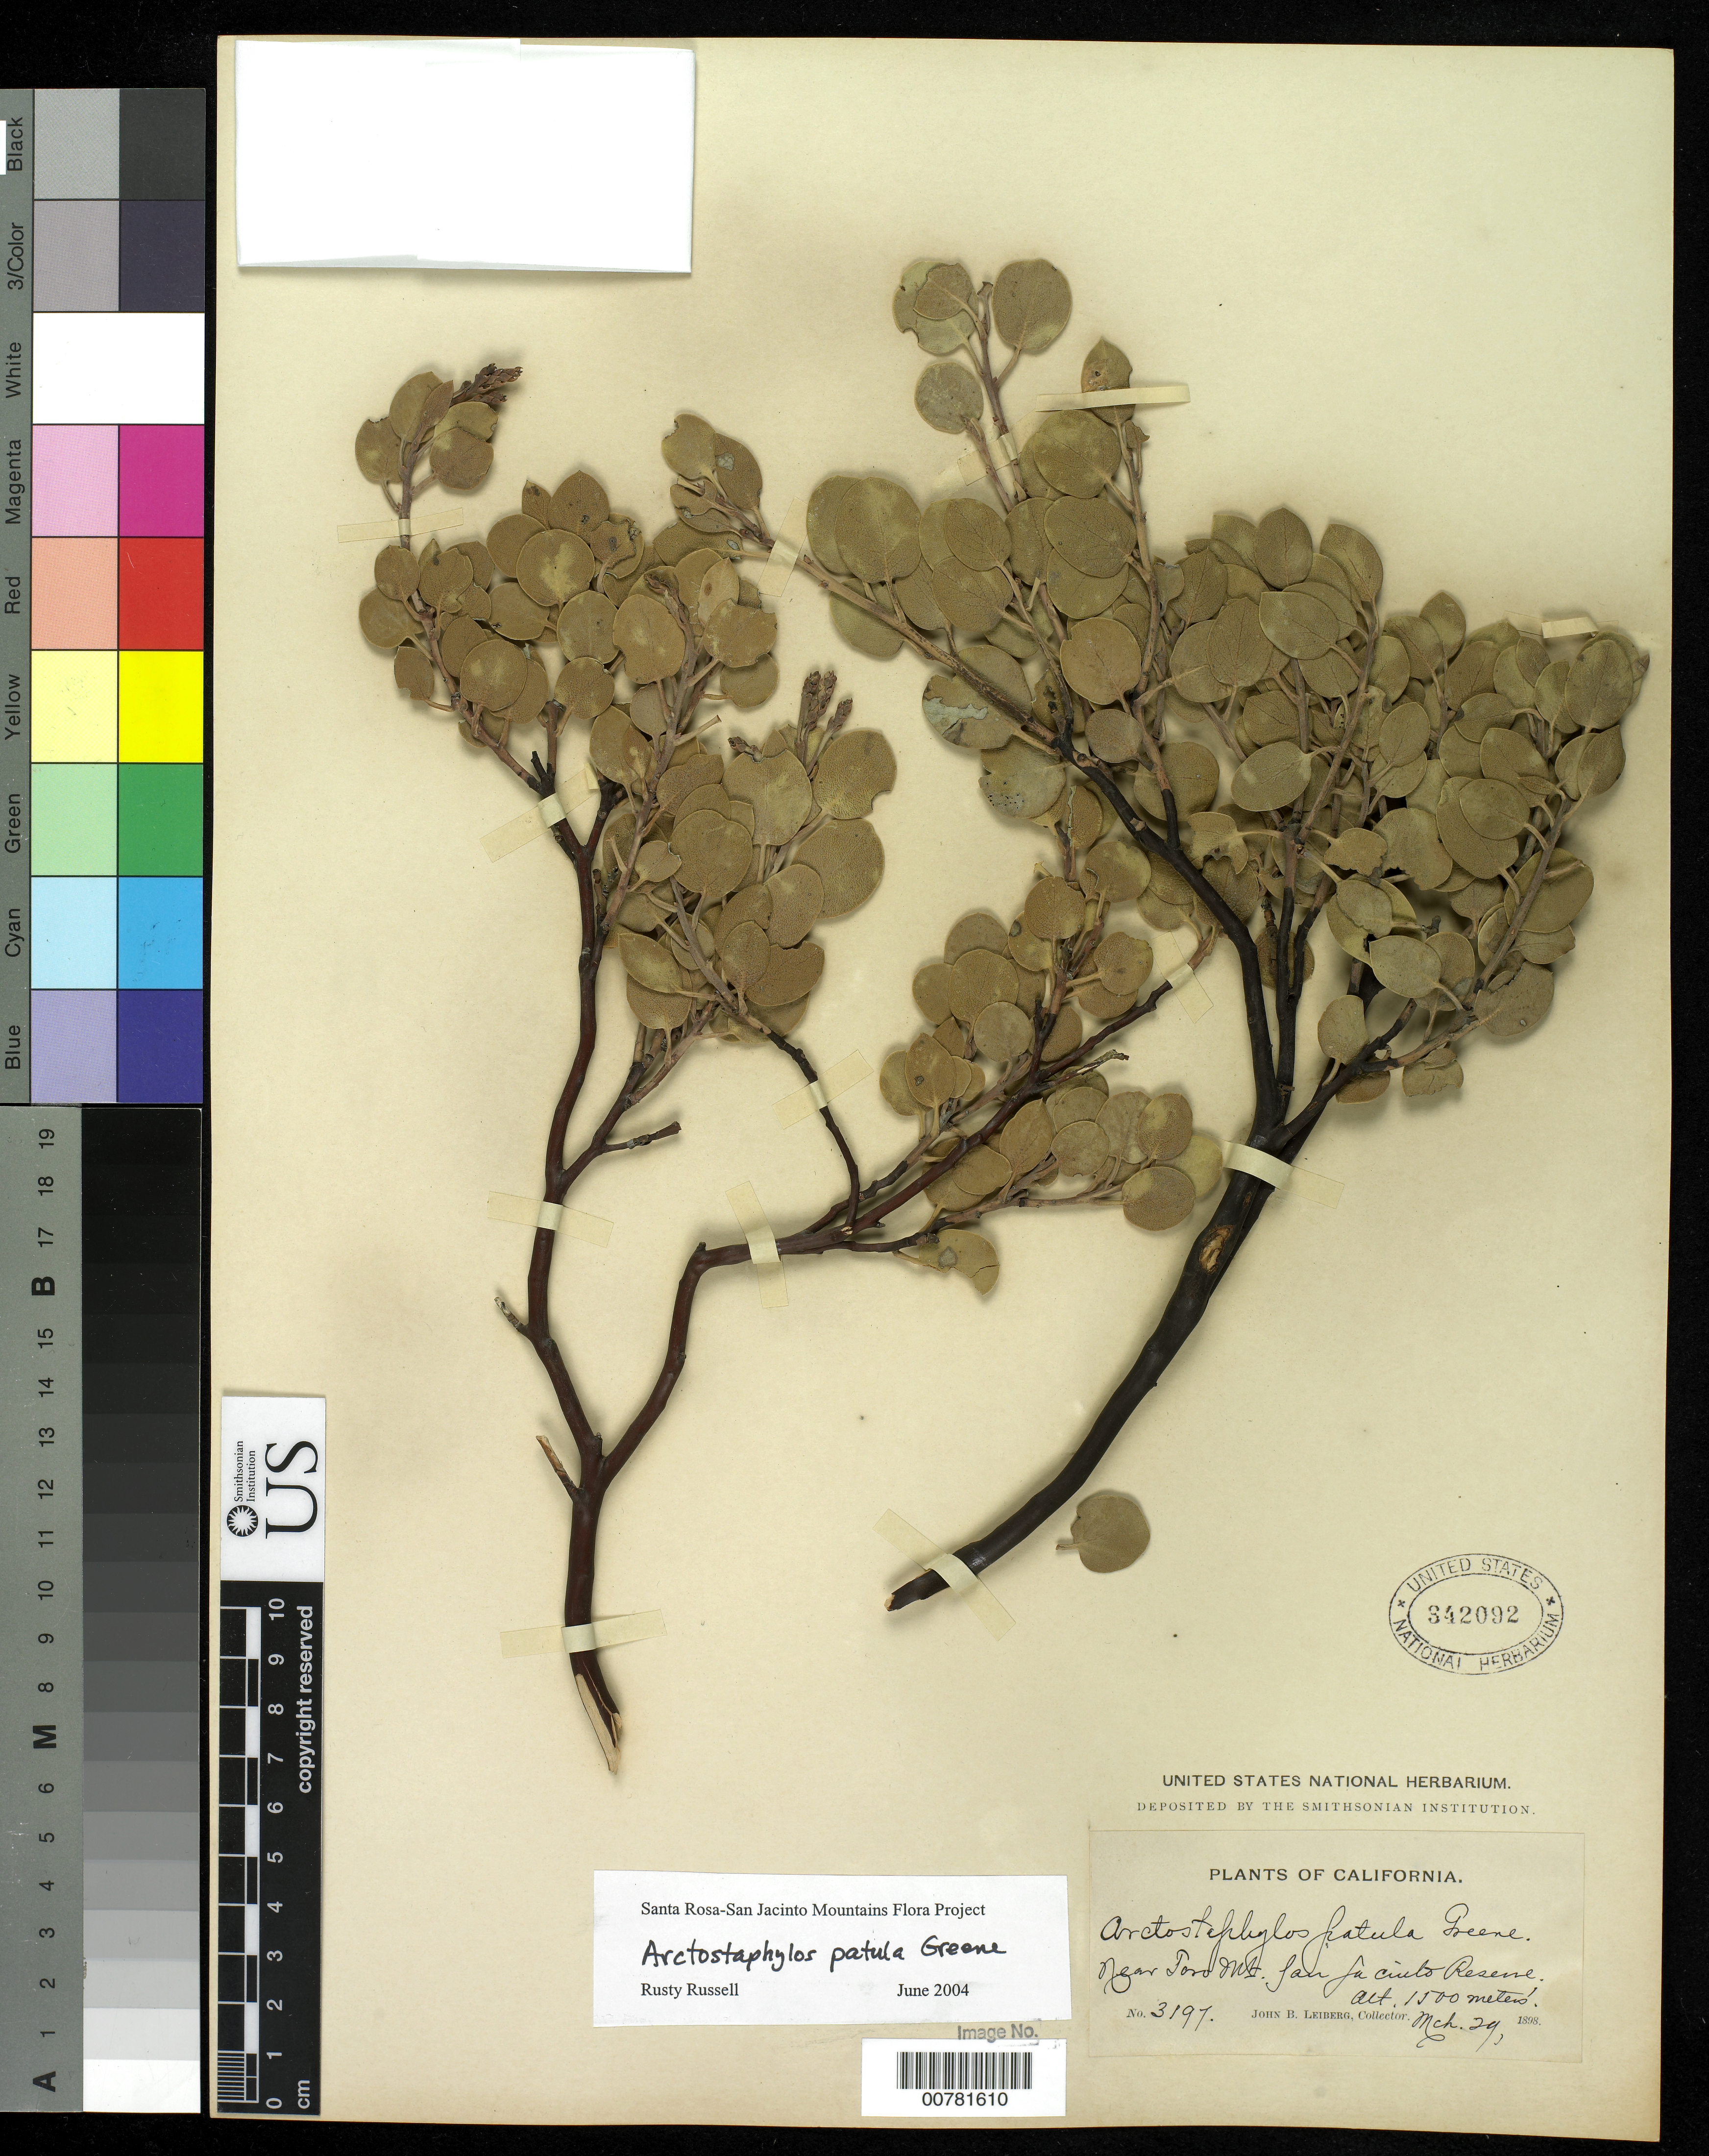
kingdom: Plantae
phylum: Tracheophyta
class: Magnoliopsida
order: Ericales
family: Ericaceae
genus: Arctostaphylos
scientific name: Arctostaphylos patula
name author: Greene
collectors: J. B. Leiberg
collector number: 3197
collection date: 1898-03-29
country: United States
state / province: California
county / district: Riverside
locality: Near Toro Mt. San Jacinto Reserve.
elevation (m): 1500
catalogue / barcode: US 342092